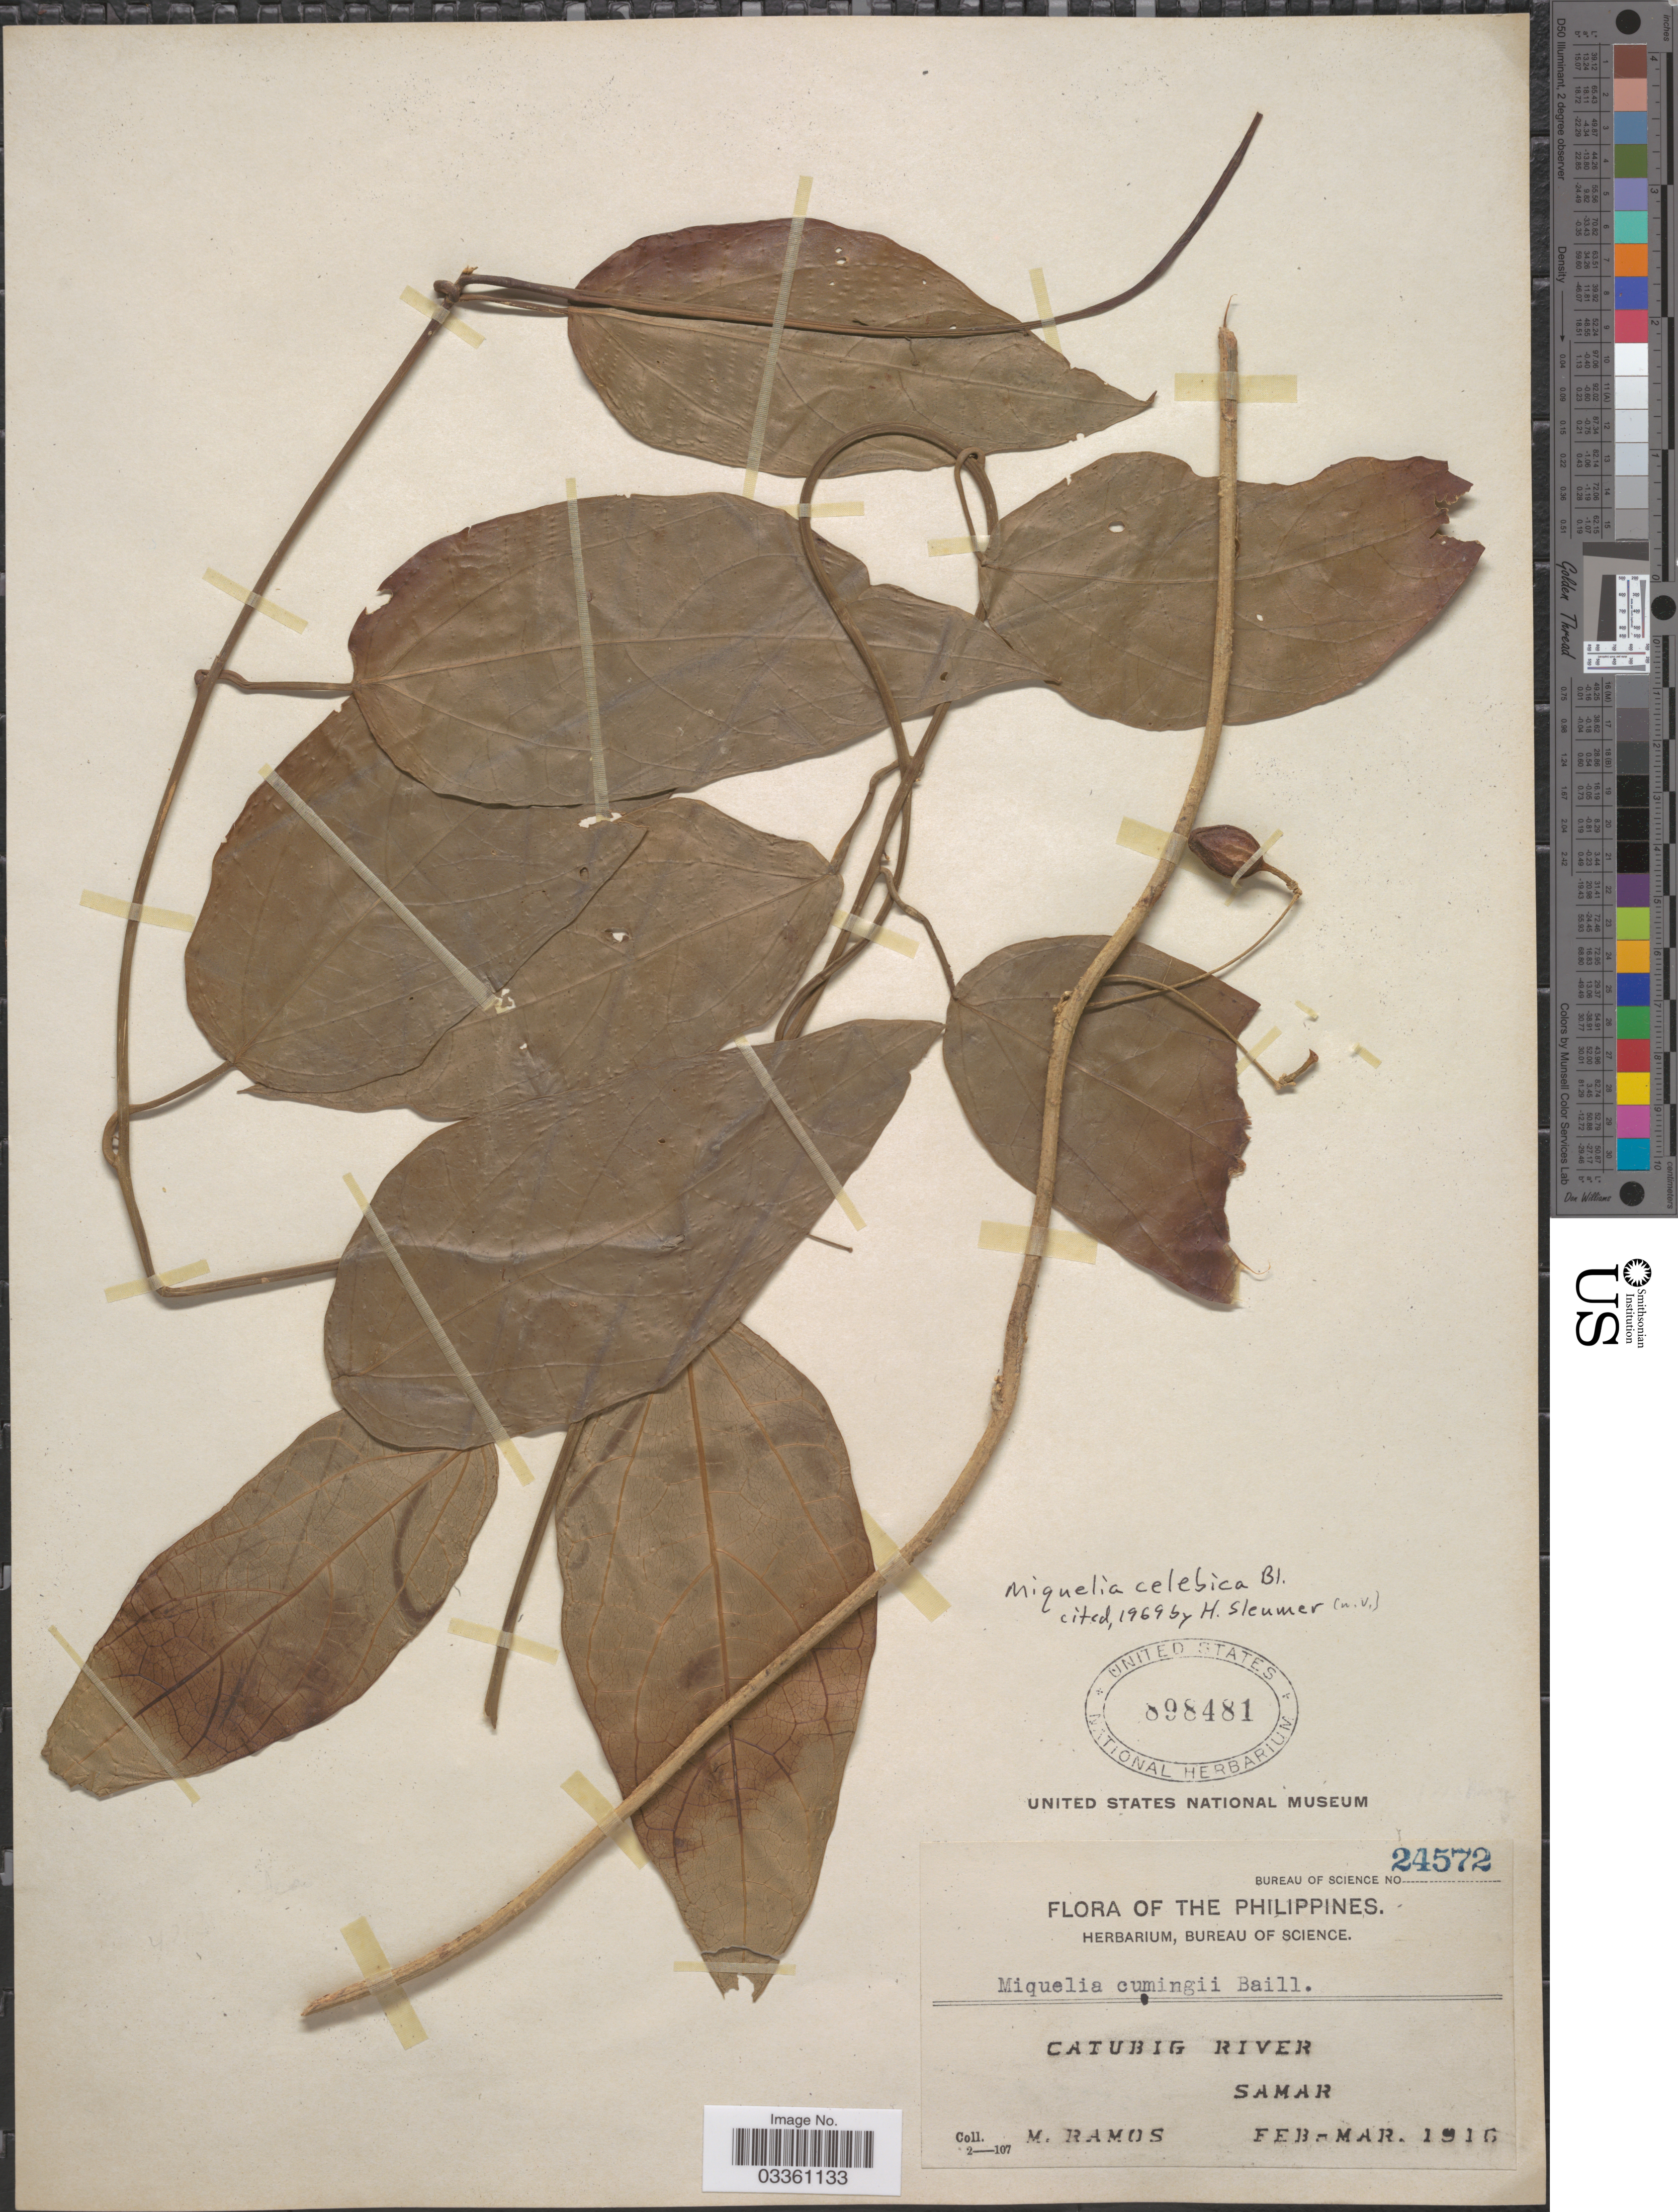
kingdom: Plantae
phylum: Tracheophyta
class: Magnoliopsida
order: Icacinales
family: Icacinaceae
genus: Miquelia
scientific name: Miquelia celebica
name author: Blume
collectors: M. Ramos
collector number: Bureau of Science 24572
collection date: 1916-02/1916-03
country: Philippines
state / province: Eastern Visayas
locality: Catubig River. Samar.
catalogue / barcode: US 898481